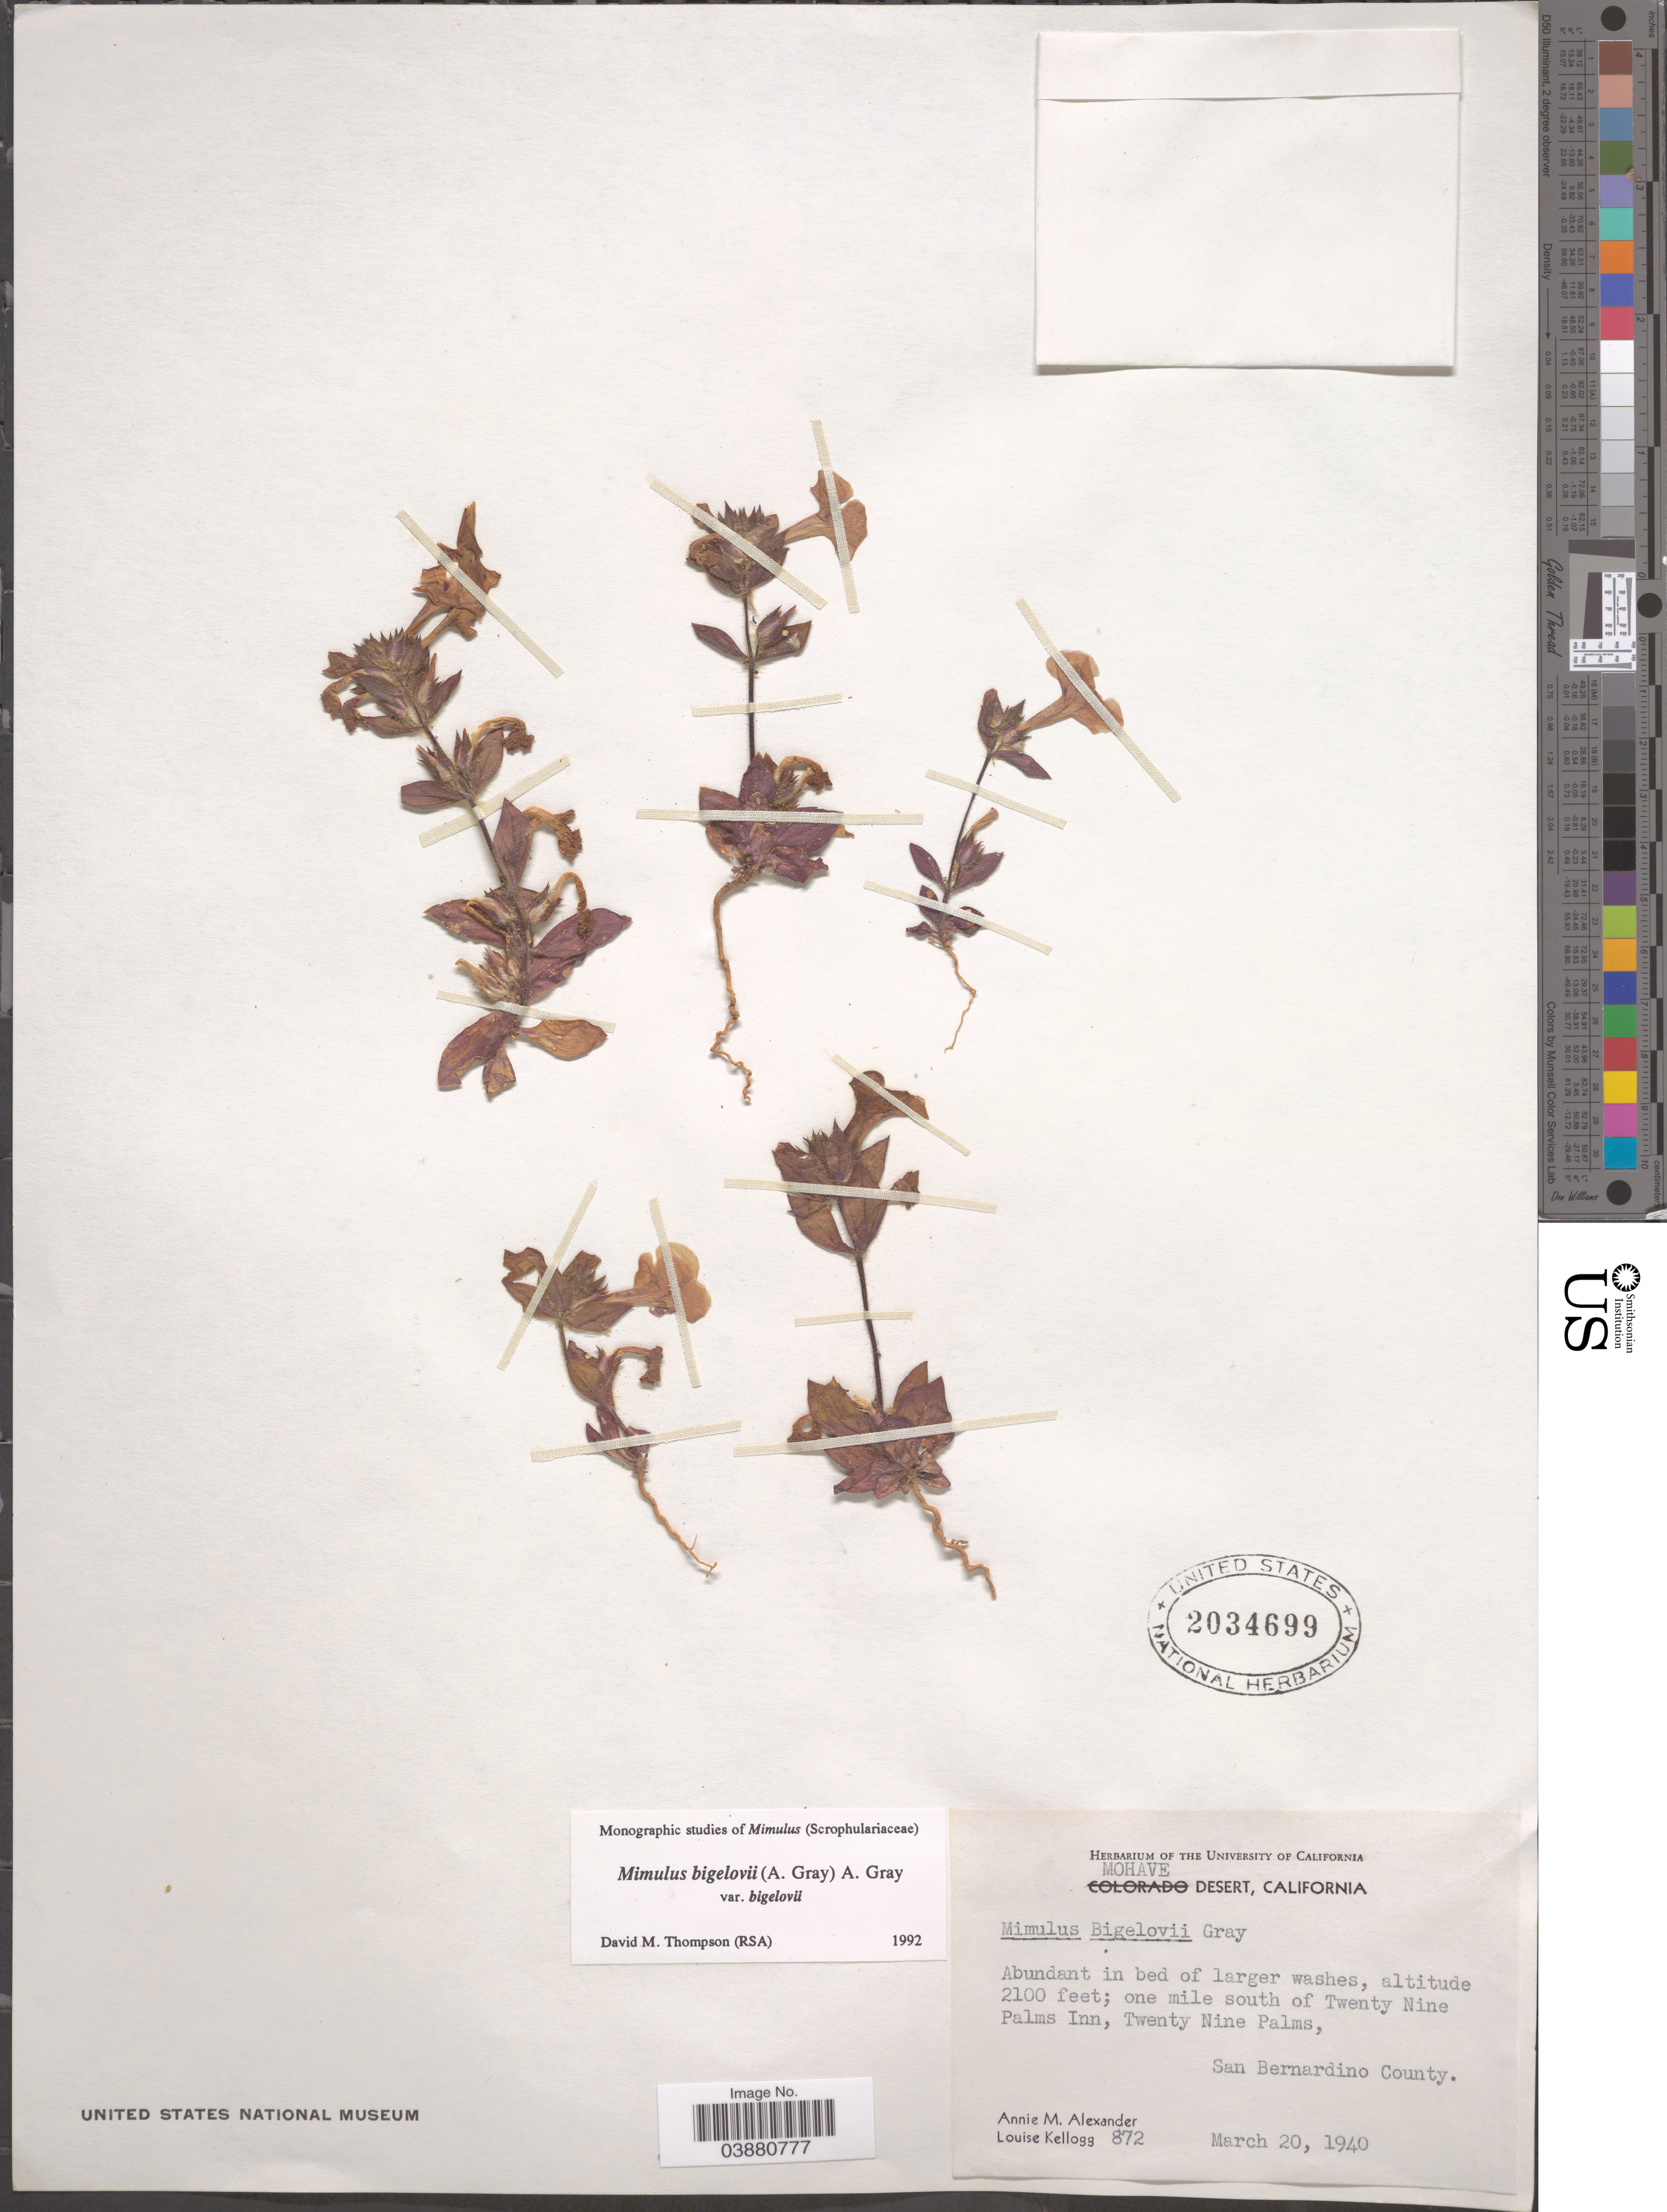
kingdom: Plantae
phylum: Tracheophyta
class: Magnoliopsida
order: Lamiales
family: Phrymaceae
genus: Mimulus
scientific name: Mimulus bigelovii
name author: (A. Gray) G.L. Nesom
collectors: A. M. Alexander & L. Kellogg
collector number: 872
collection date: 1940-03-20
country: United States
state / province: California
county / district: San Bernardino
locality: Mohave Desert. One mile south of Twenty Nine Palms Inn, Twenty Nine Palms, San Bernardino County.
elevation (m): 640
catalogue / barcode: US 2034699